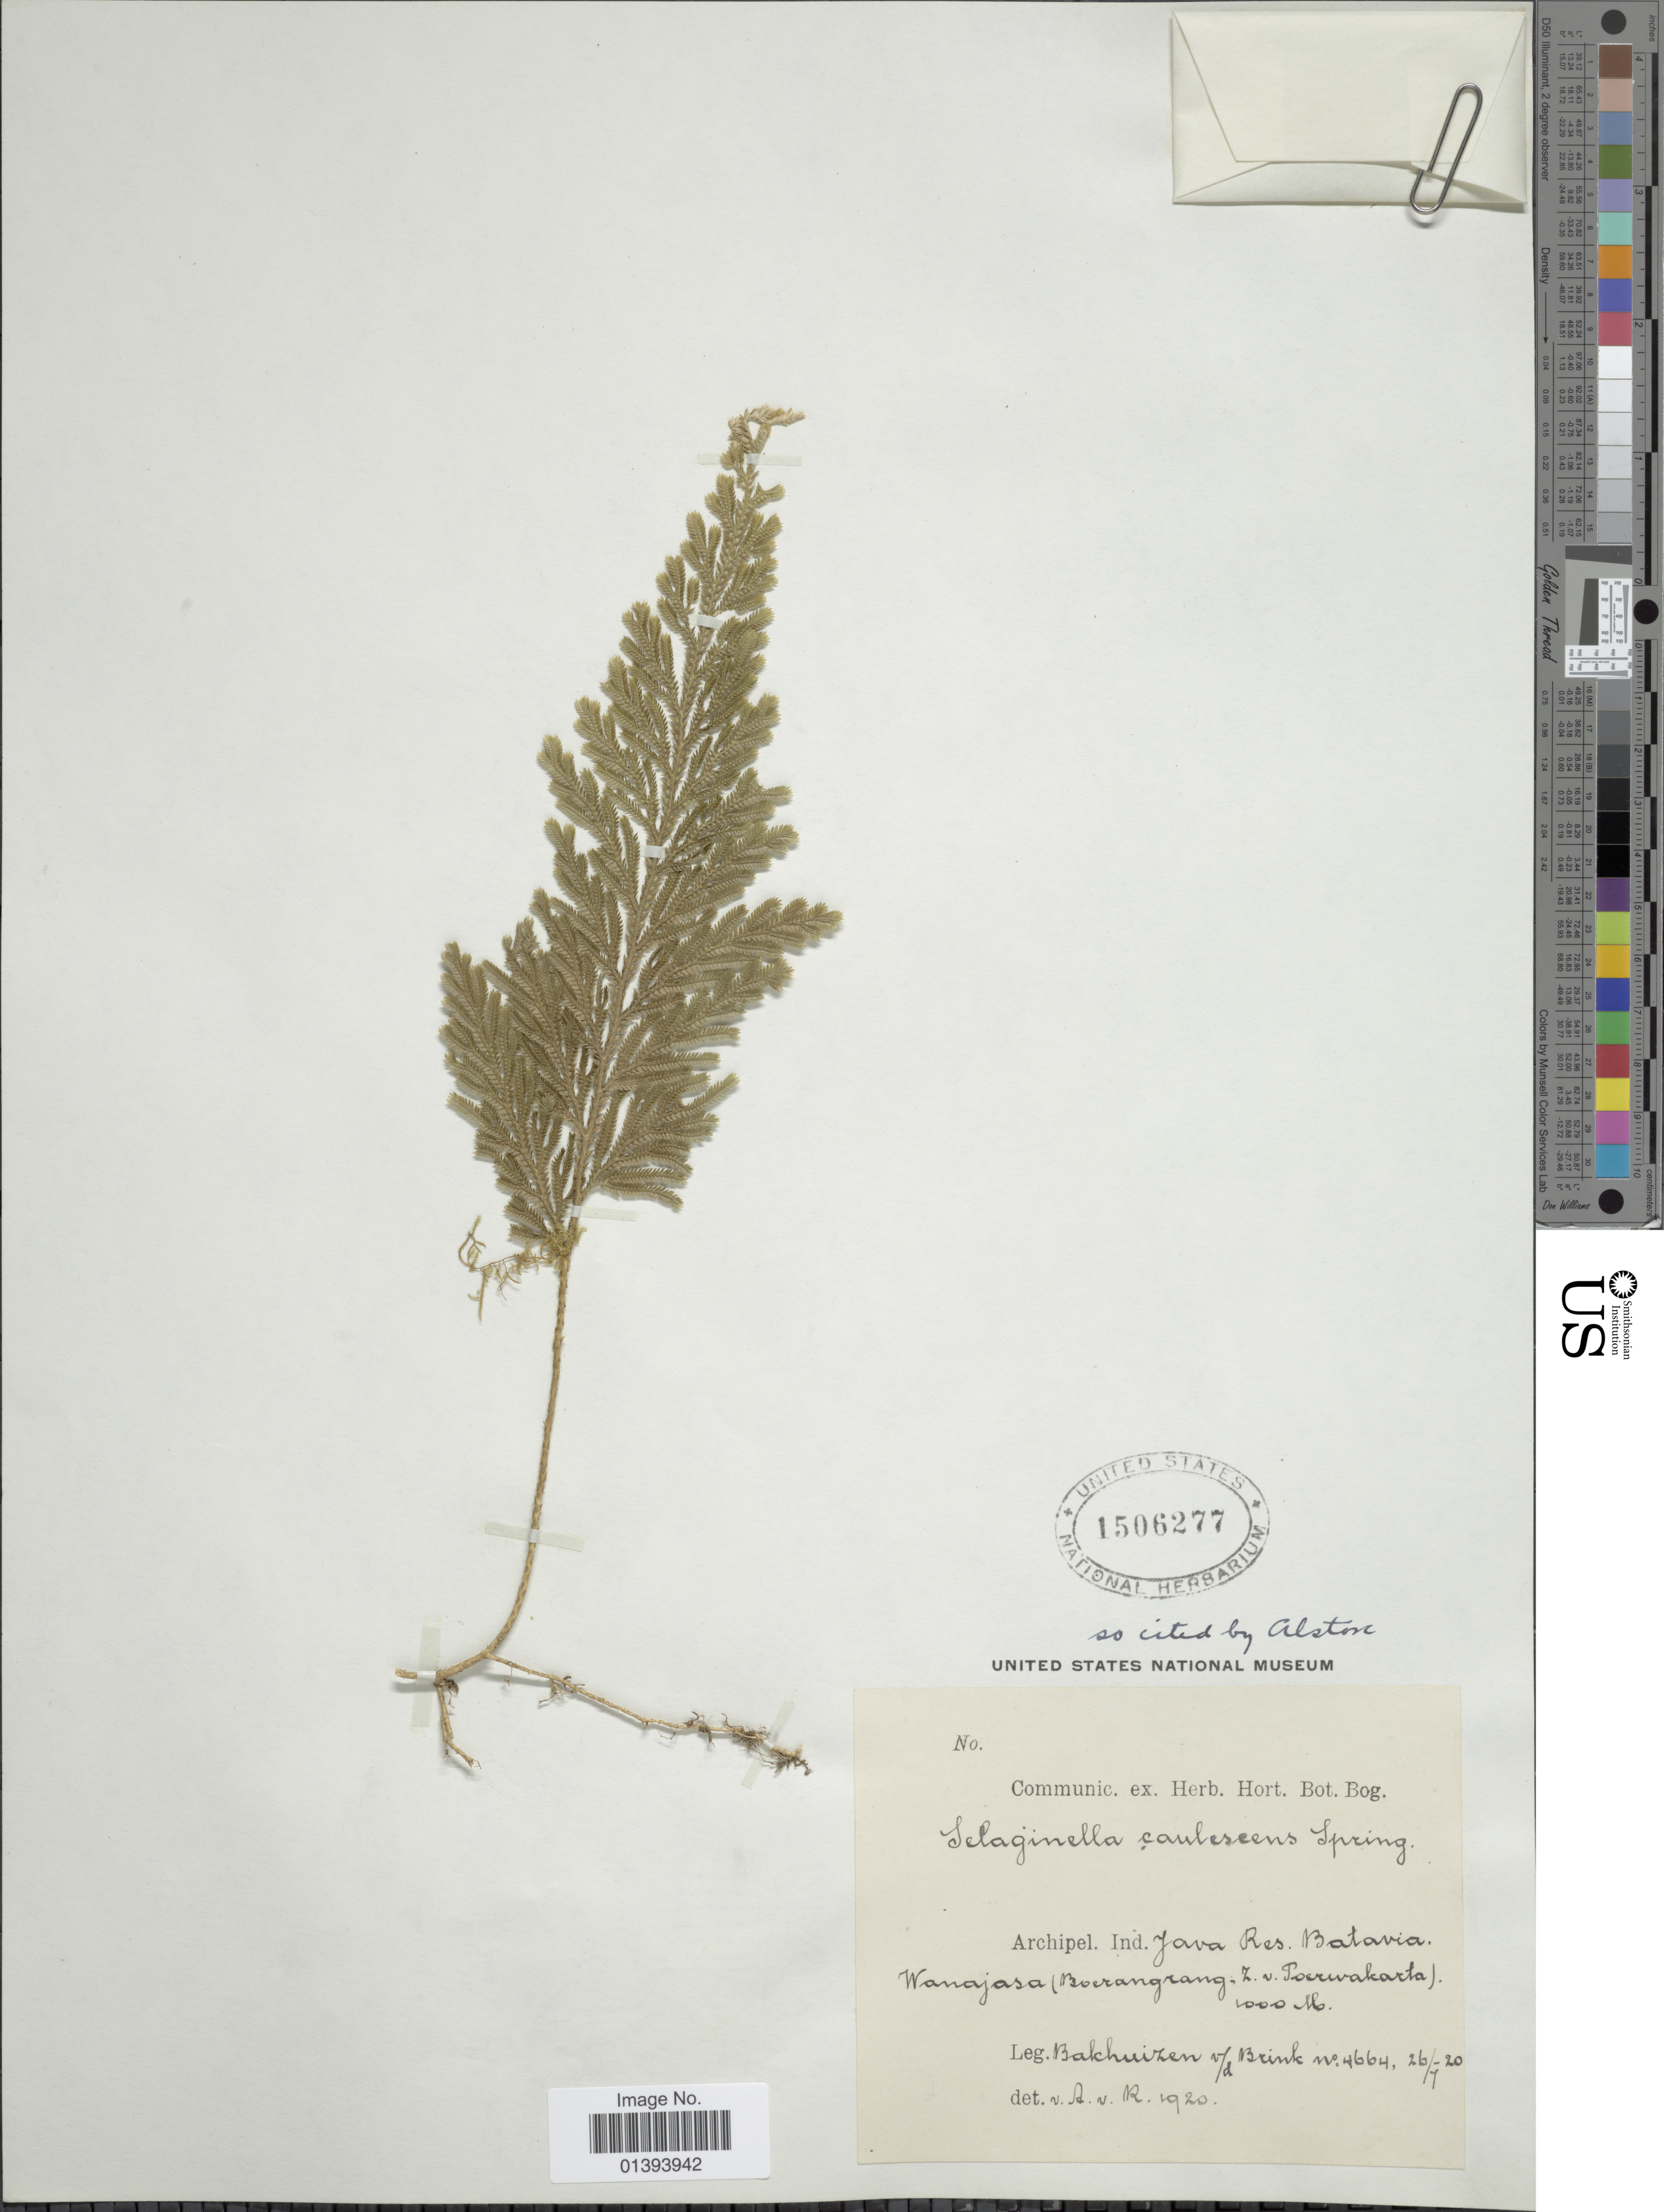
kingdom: Plantae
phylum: Tracheophyta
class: Lycopodiopsida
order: Selaginellales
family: Selaginellaceae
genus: Selaginella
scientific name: Selaginella involvens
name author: (Sw.) Spring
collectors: R. C. Bakhuizen van den Brink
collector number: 4664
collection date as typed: Transcribed d/m/y: 26/7/20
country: Indonesia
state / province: Java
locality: Archipel. Ind. Java Res. Batavia, Wanajasa(Barangrang Z. v. Parwakarta) [interpreted]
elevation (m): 1000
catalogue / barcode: US 1506277